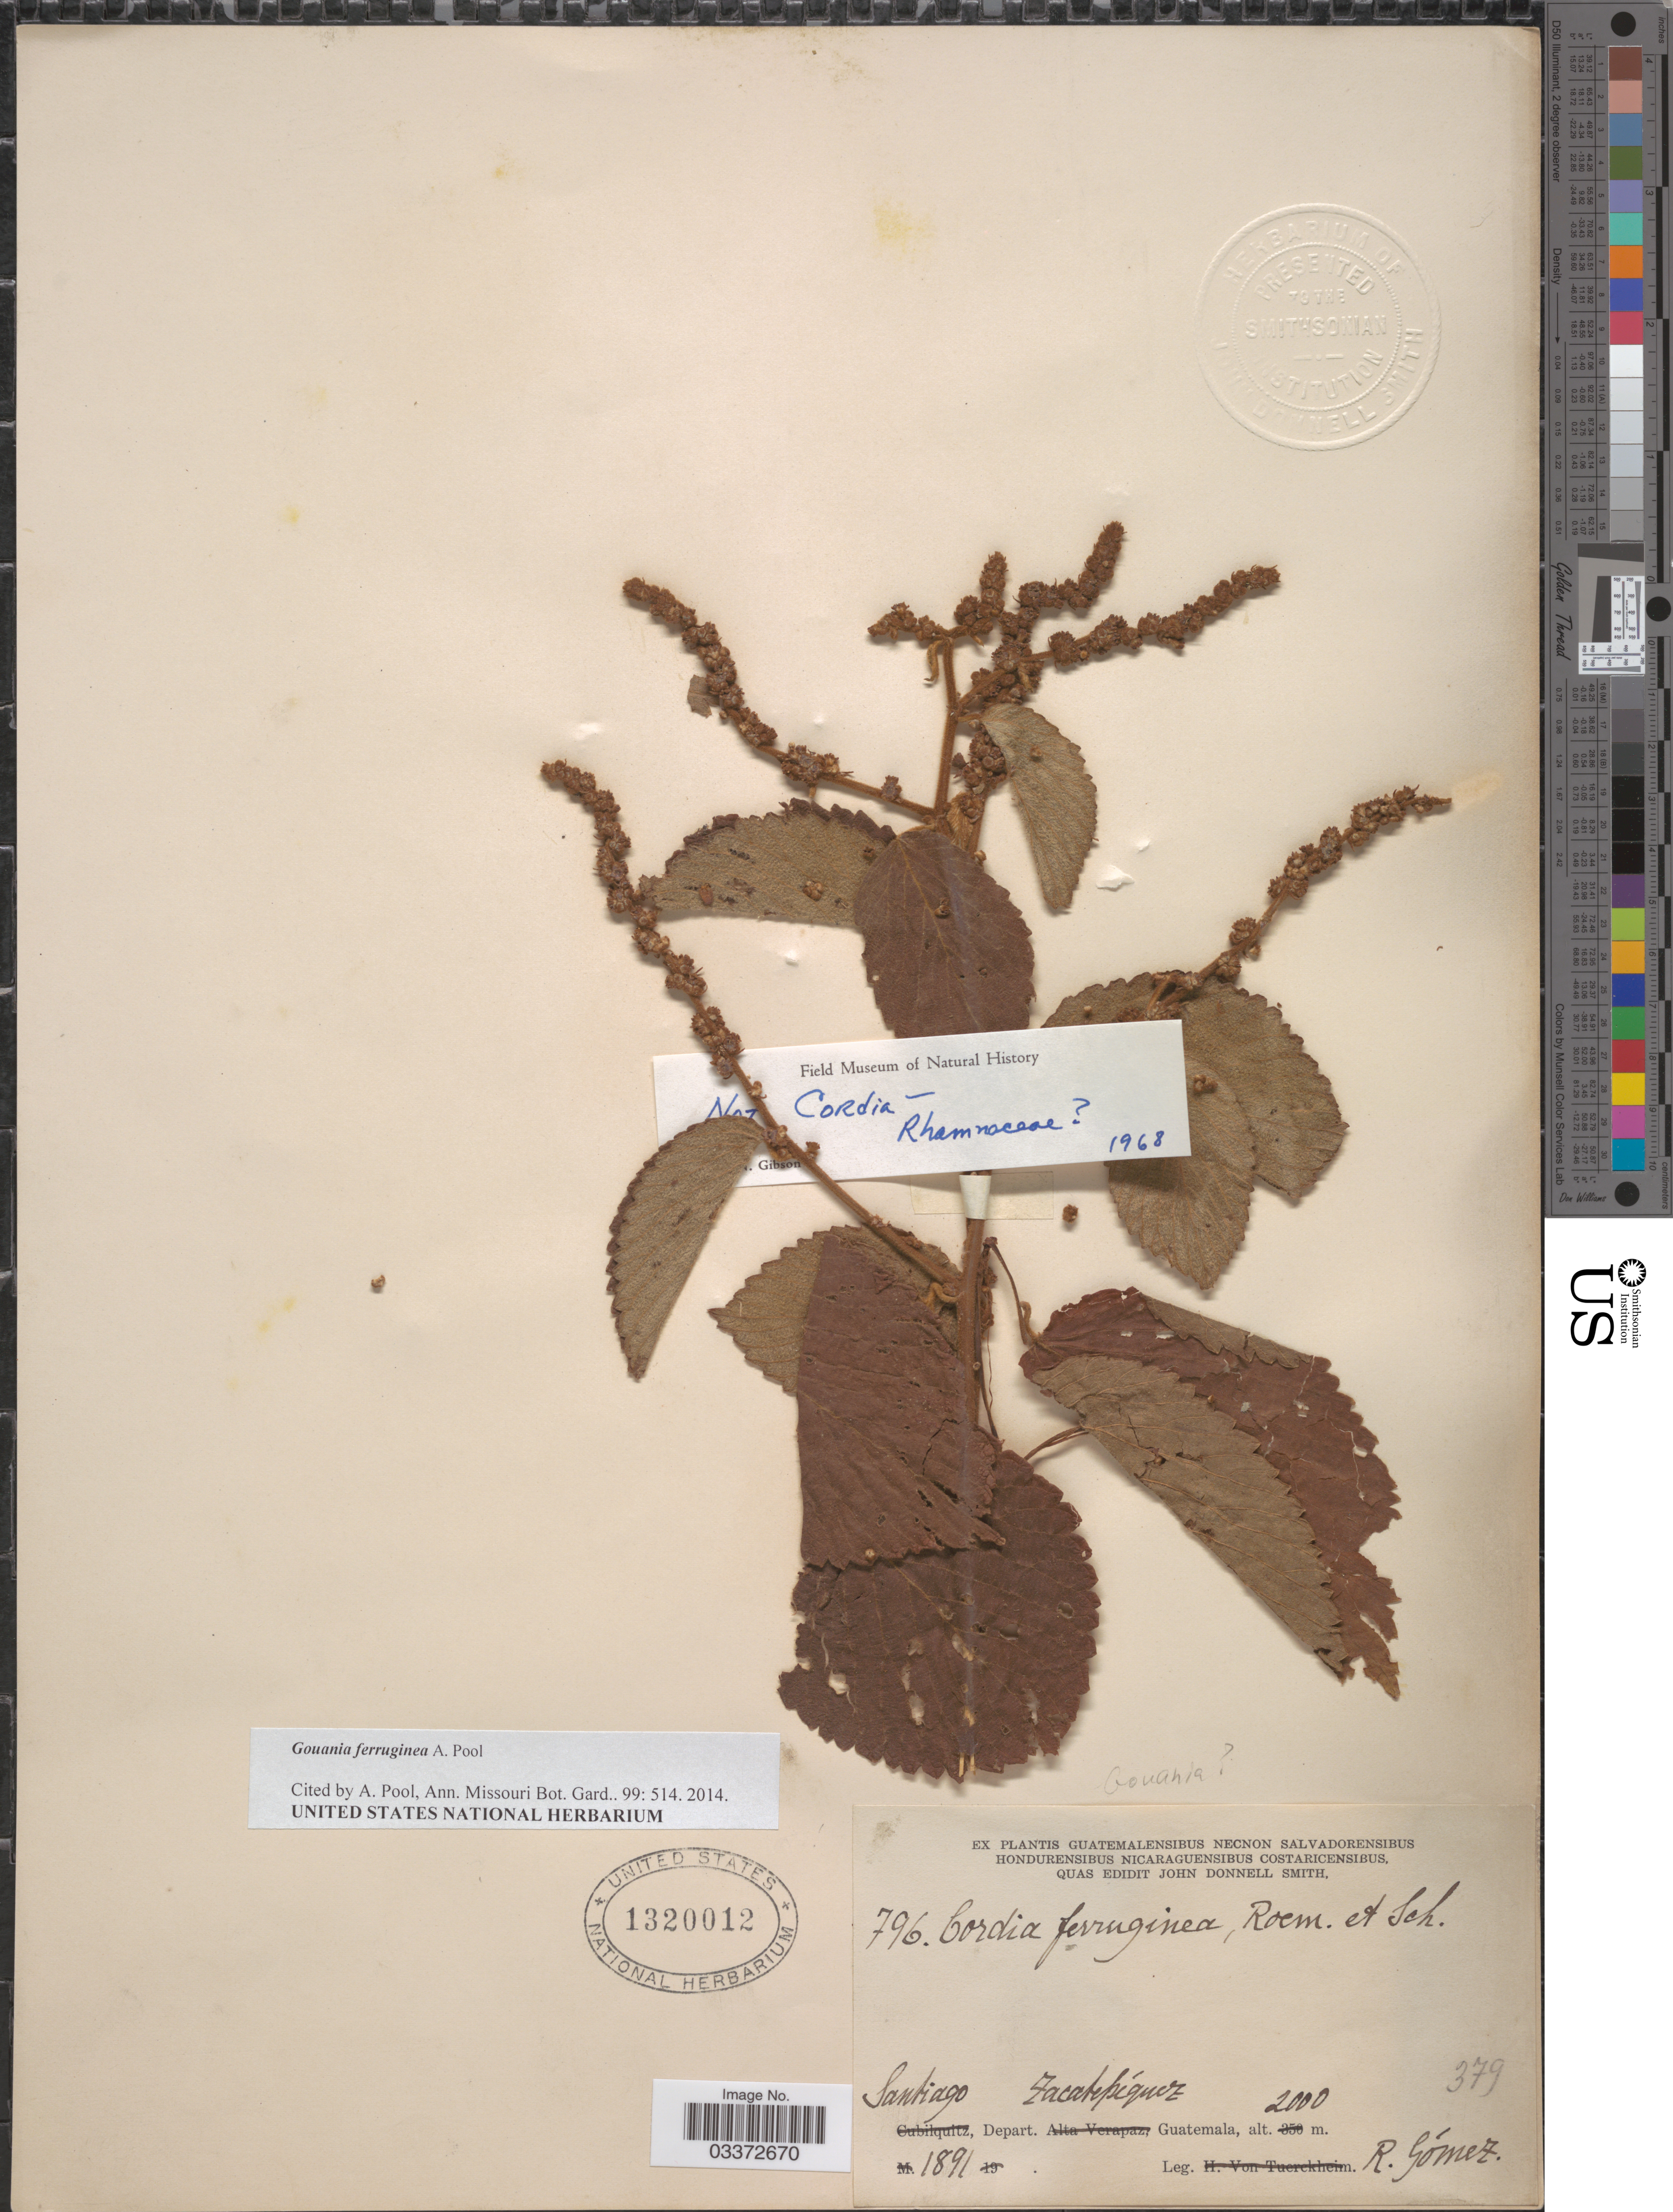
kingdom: Plantae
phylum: Tracheophyta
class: Magnoliopsida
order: Rosales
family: Rhamnaceae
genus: Gouania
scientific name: Gouania ferruginea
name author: A. Pool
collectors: R. Gómez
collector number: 796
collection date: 1891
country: Guatemala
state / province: Sacatepéquez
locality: Santiago, Depart. Zacatepéquez.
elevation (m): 2000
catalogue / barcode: US 1320012